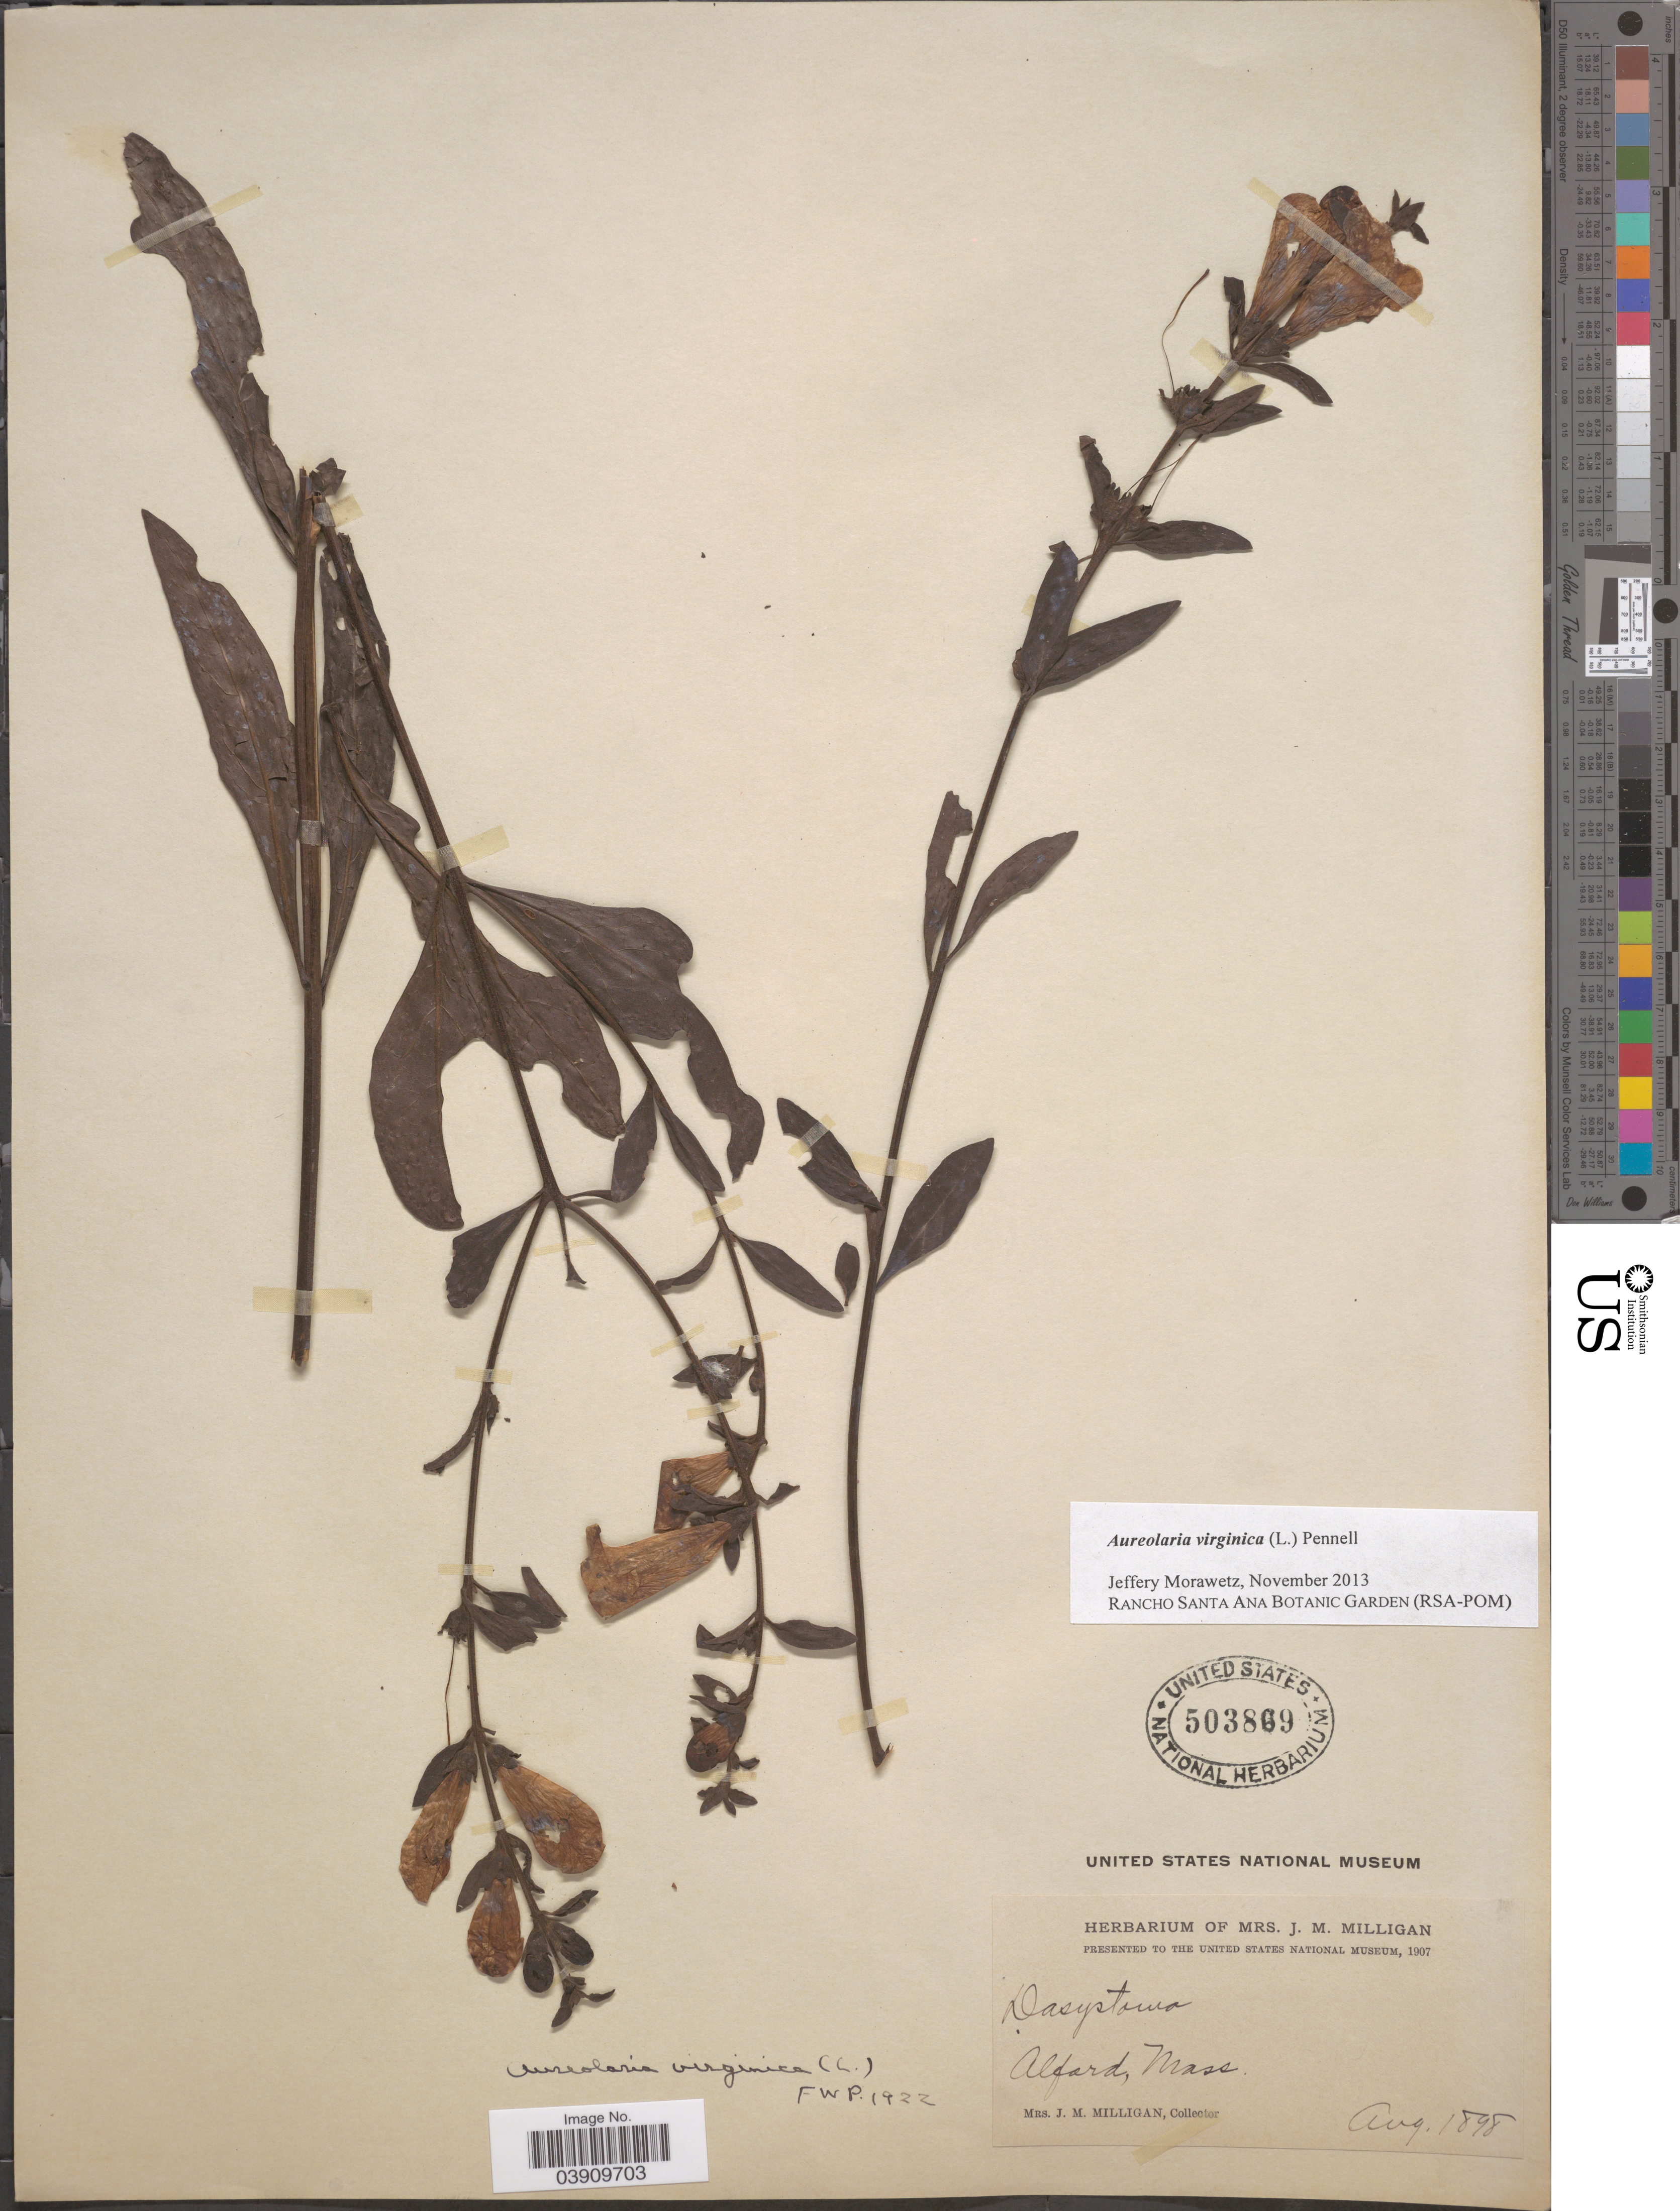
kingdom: Plantae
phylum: Tracheophyta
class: Magnoliopsida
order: Lamiales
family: Orobanchaceae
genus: Aureolaria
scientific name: Aureolaria virginica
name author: (L.) Pennell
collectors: J. Milligan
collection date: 1898-08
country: United States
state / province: Massachusetts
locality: Alfard.